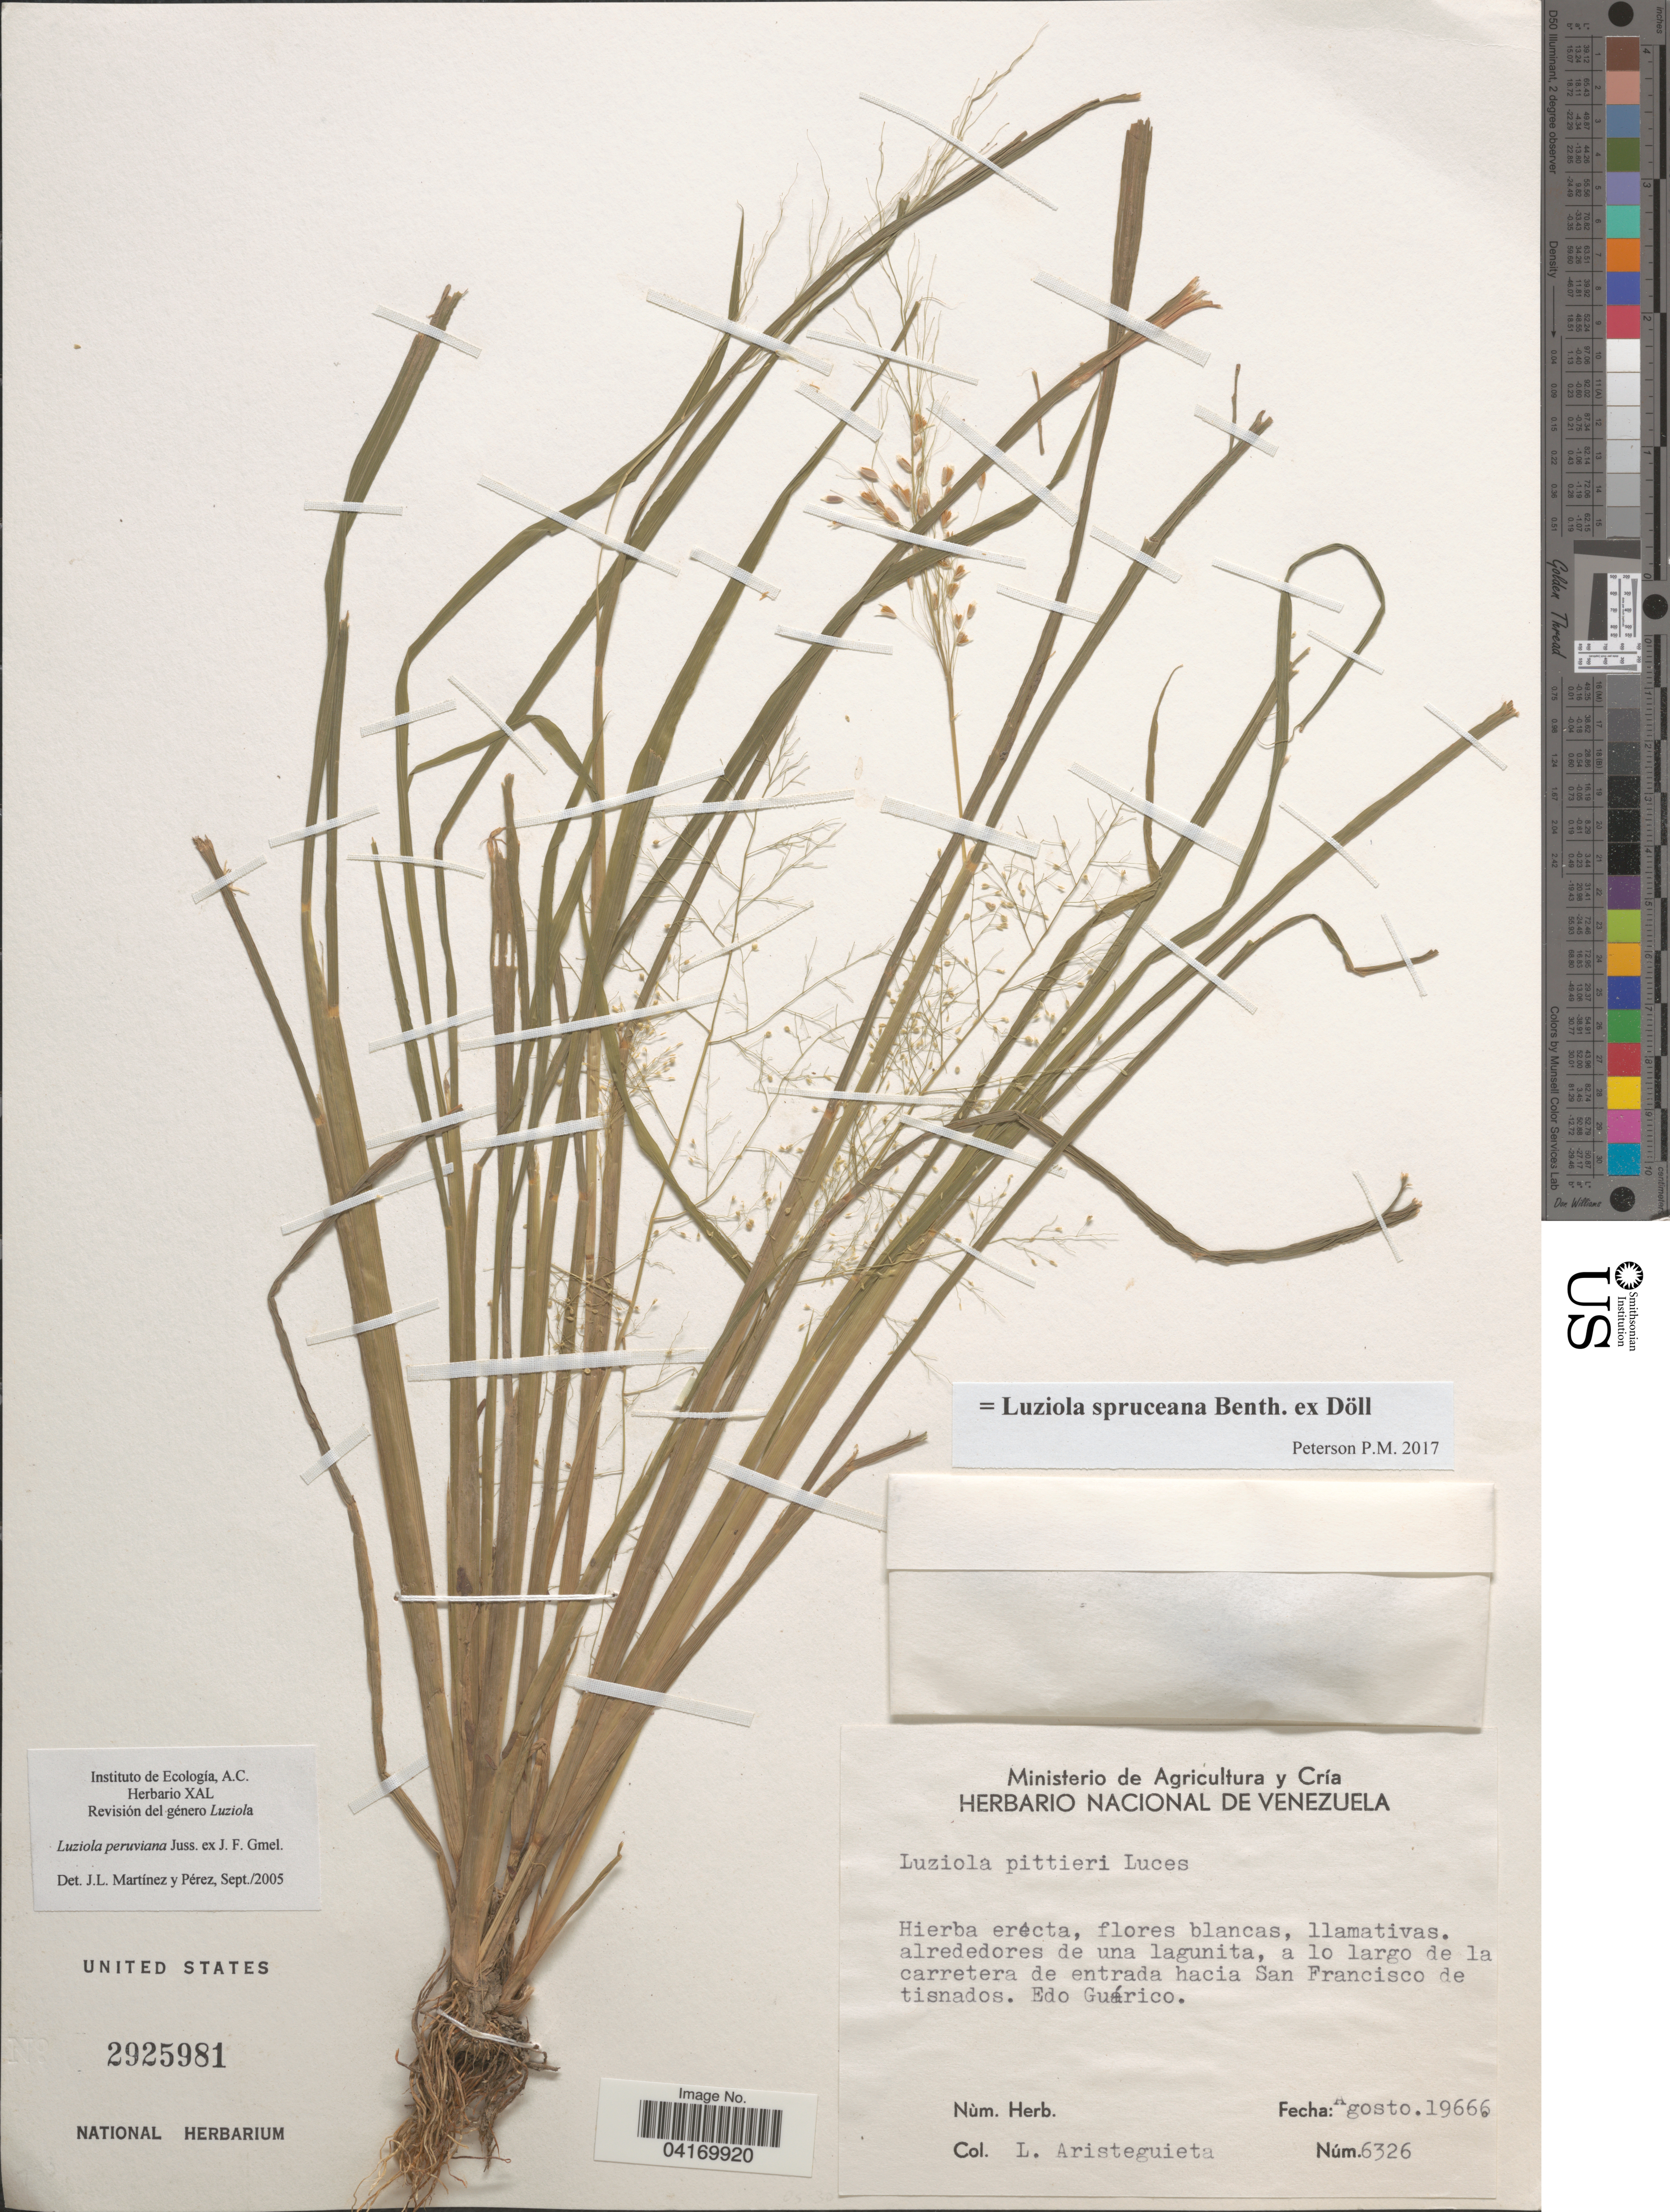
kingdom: Plantae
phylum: Tracheophyta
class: Liliopsida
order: Poales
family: Poaceae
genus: Luziola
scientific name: Luziola spruceana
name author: Benth. ex Döll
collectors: L. Aristeguieta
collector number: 6326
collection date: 1966-08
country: Venezuela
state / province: Guarico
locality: Alrededores de una lagunita, a lo largo de la carretera de entrada hacia San Francisco de tisnados.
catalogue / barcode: US 2925981